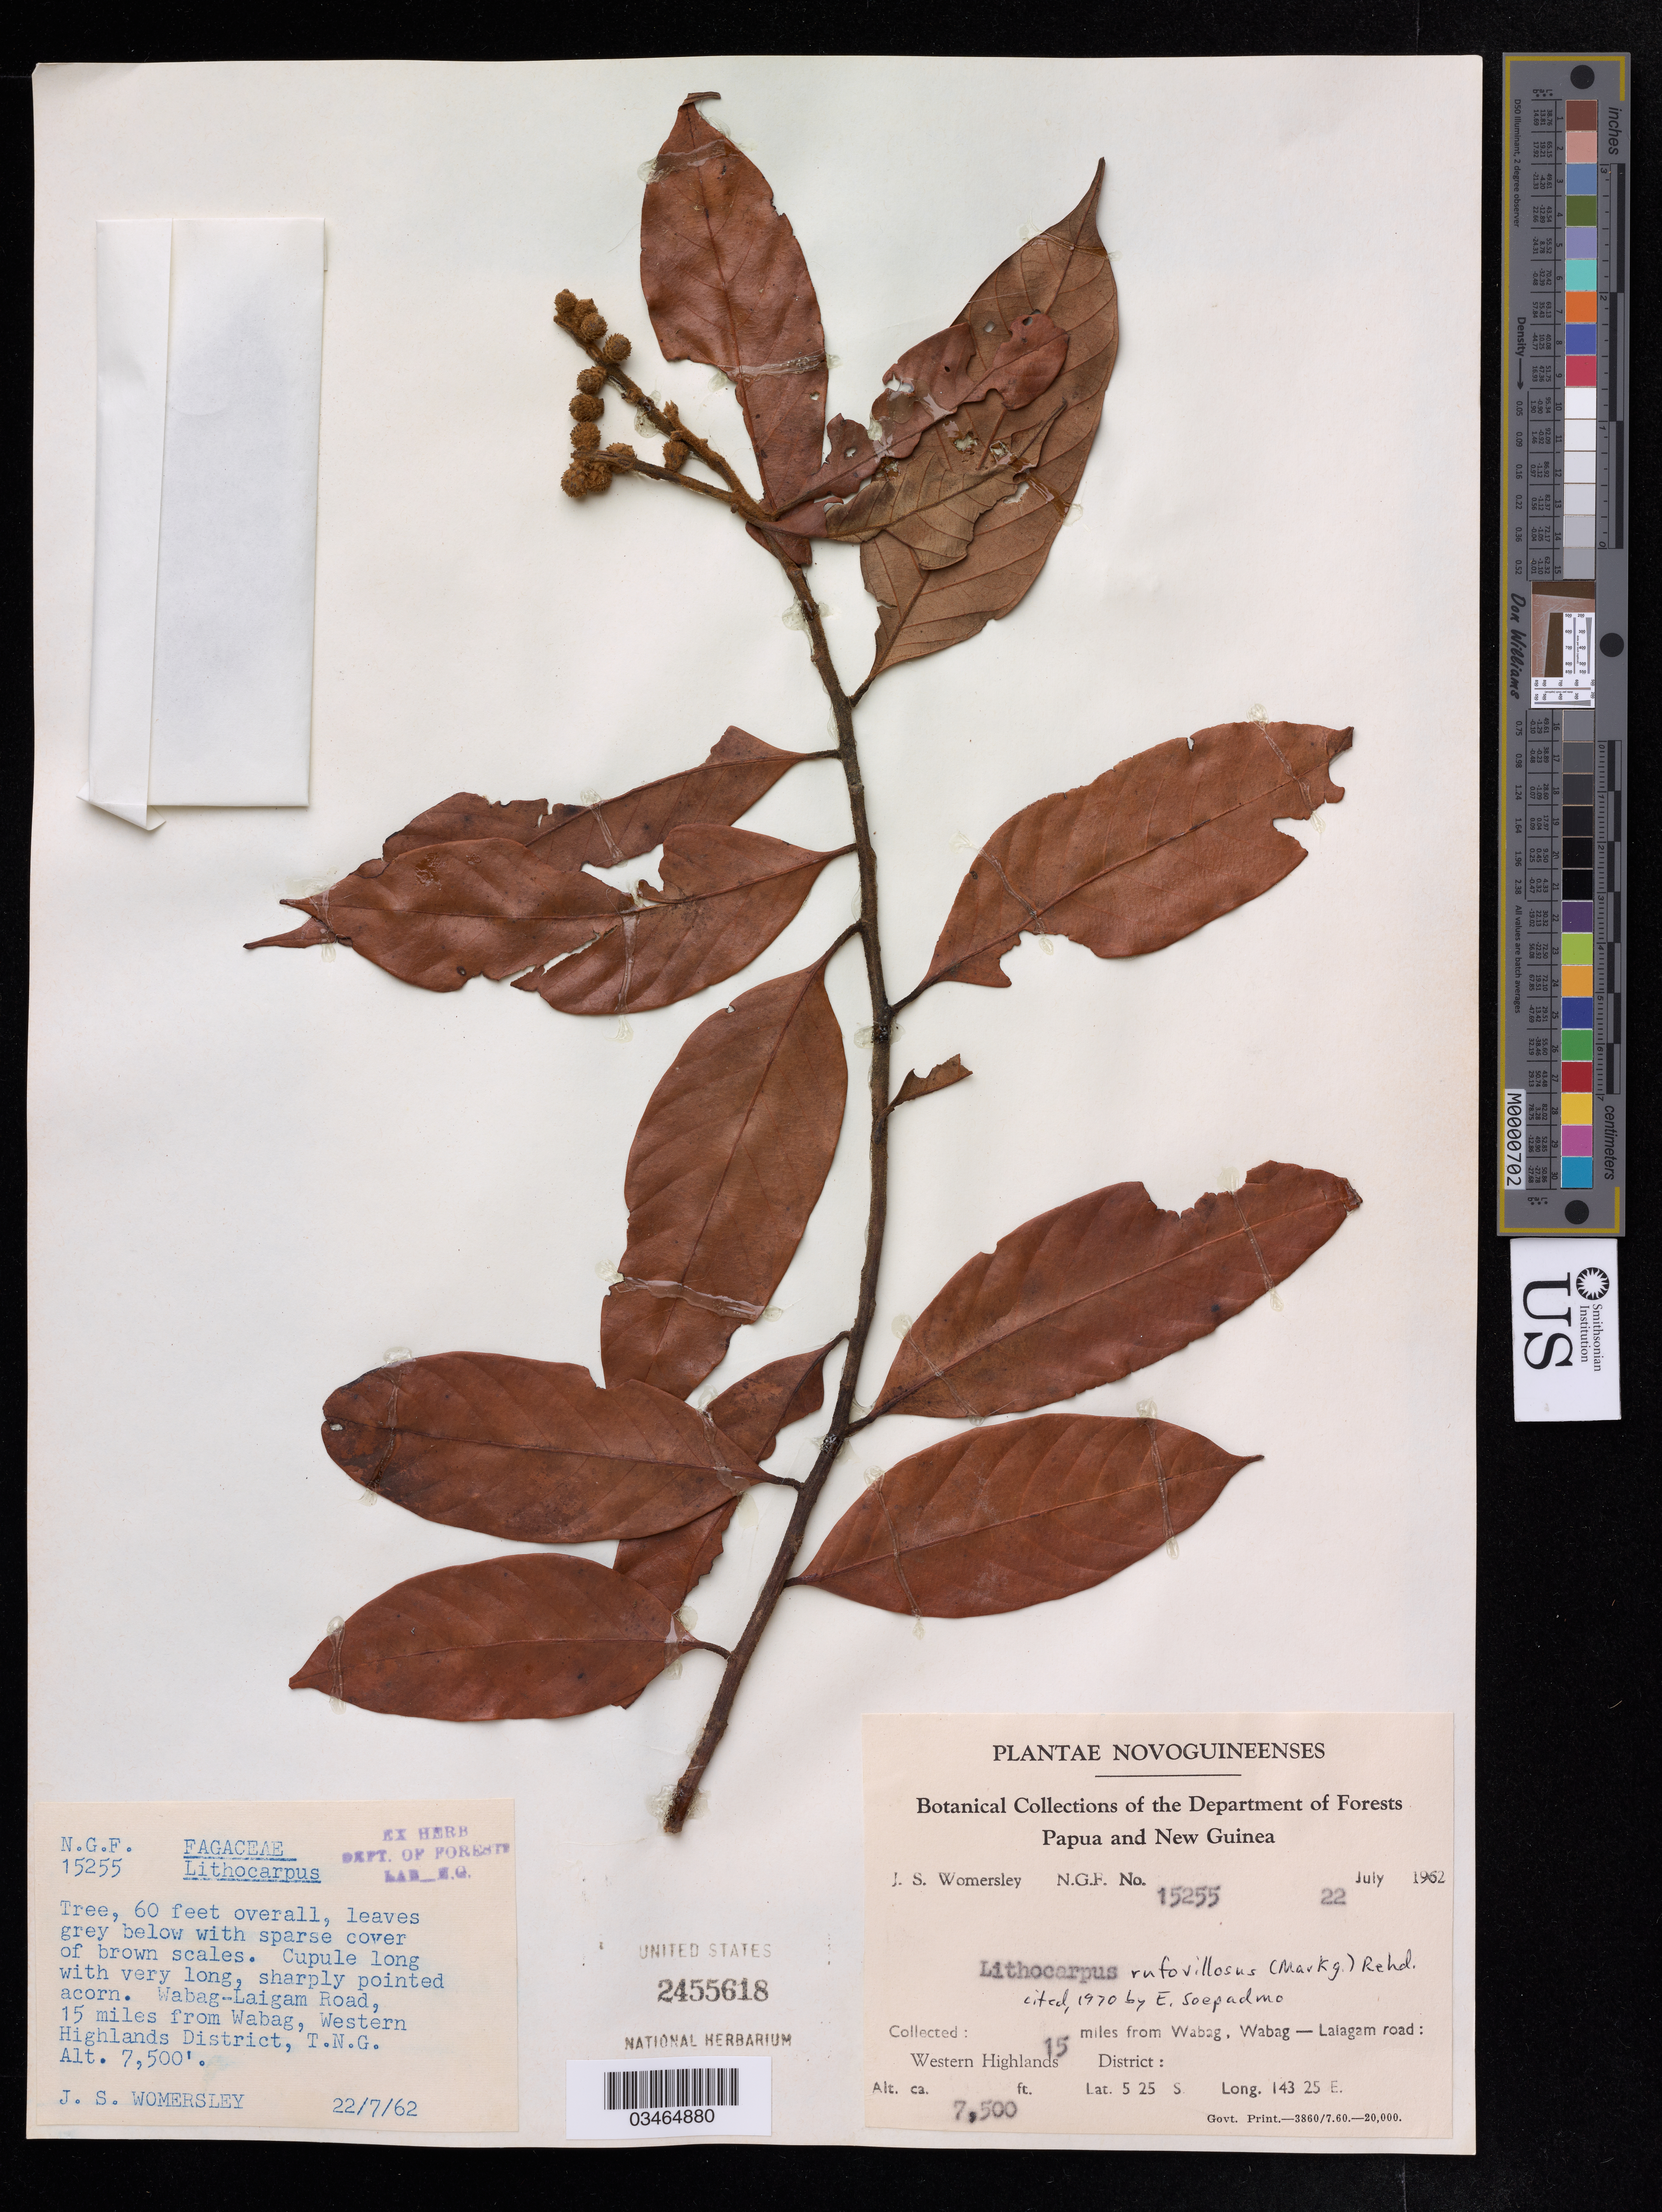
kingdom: Plantae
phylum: Tracheophyta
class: Magnoliopsida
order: Fagales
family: Fagaceae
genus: Lithocarpus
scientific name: Lithocarpus rufovillosus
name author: (Markgr.) Rehder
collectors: J. Womersley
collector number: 15255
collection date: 1962-07-22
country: Papua New Guinea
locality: Wabag-Laigam Road, 15 miles from Wabag, Western Higlands District, T. N. G.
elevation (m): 2286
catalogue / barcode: US 2455618